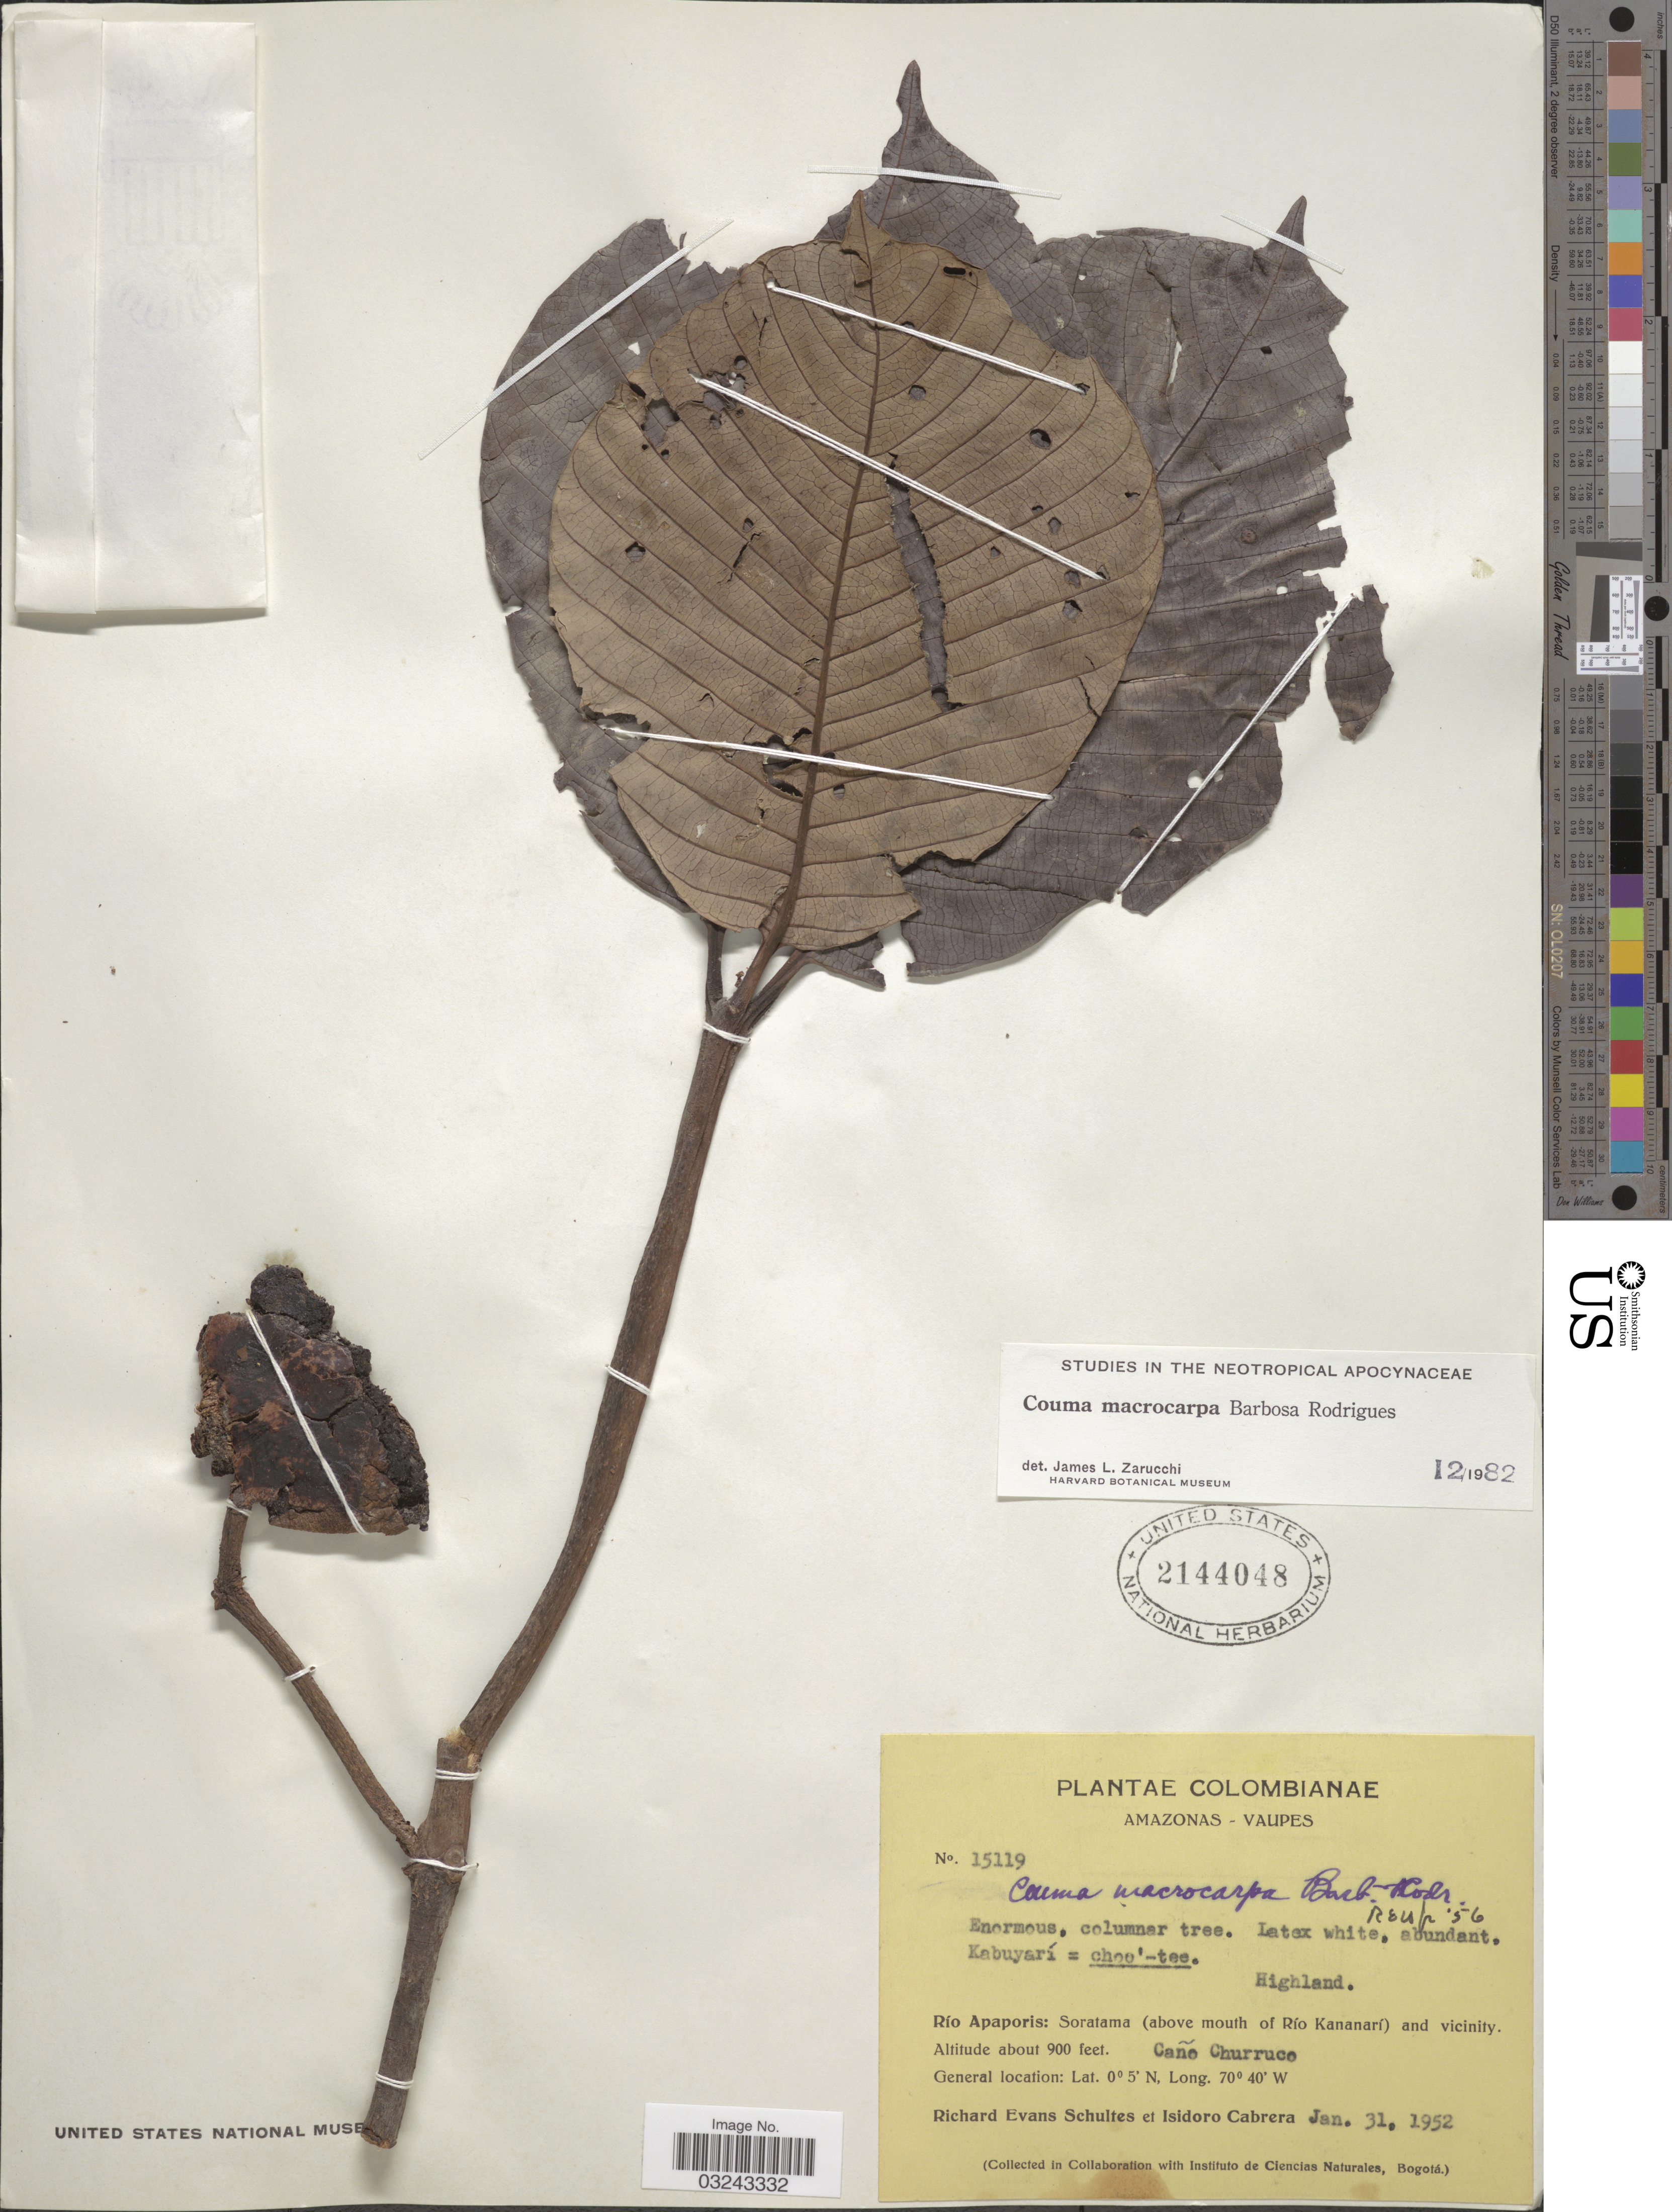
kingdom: Plantae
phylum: Tracheophyta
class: Magnoliopsida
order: Gentianales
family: Apocynaceae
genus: Couma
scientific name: Couma macrocarpa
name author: Barb. Rodr.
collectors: R. E. Schultes & I. Cabrera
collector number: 15119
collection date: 1952-01-31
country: Colombia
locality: Amazonas-Vaupes, Río Apaporis: Soratama (above mouth of Río Kananarí) and vicinity, Caño Churruco.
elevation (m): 274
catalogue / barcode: US 2144048